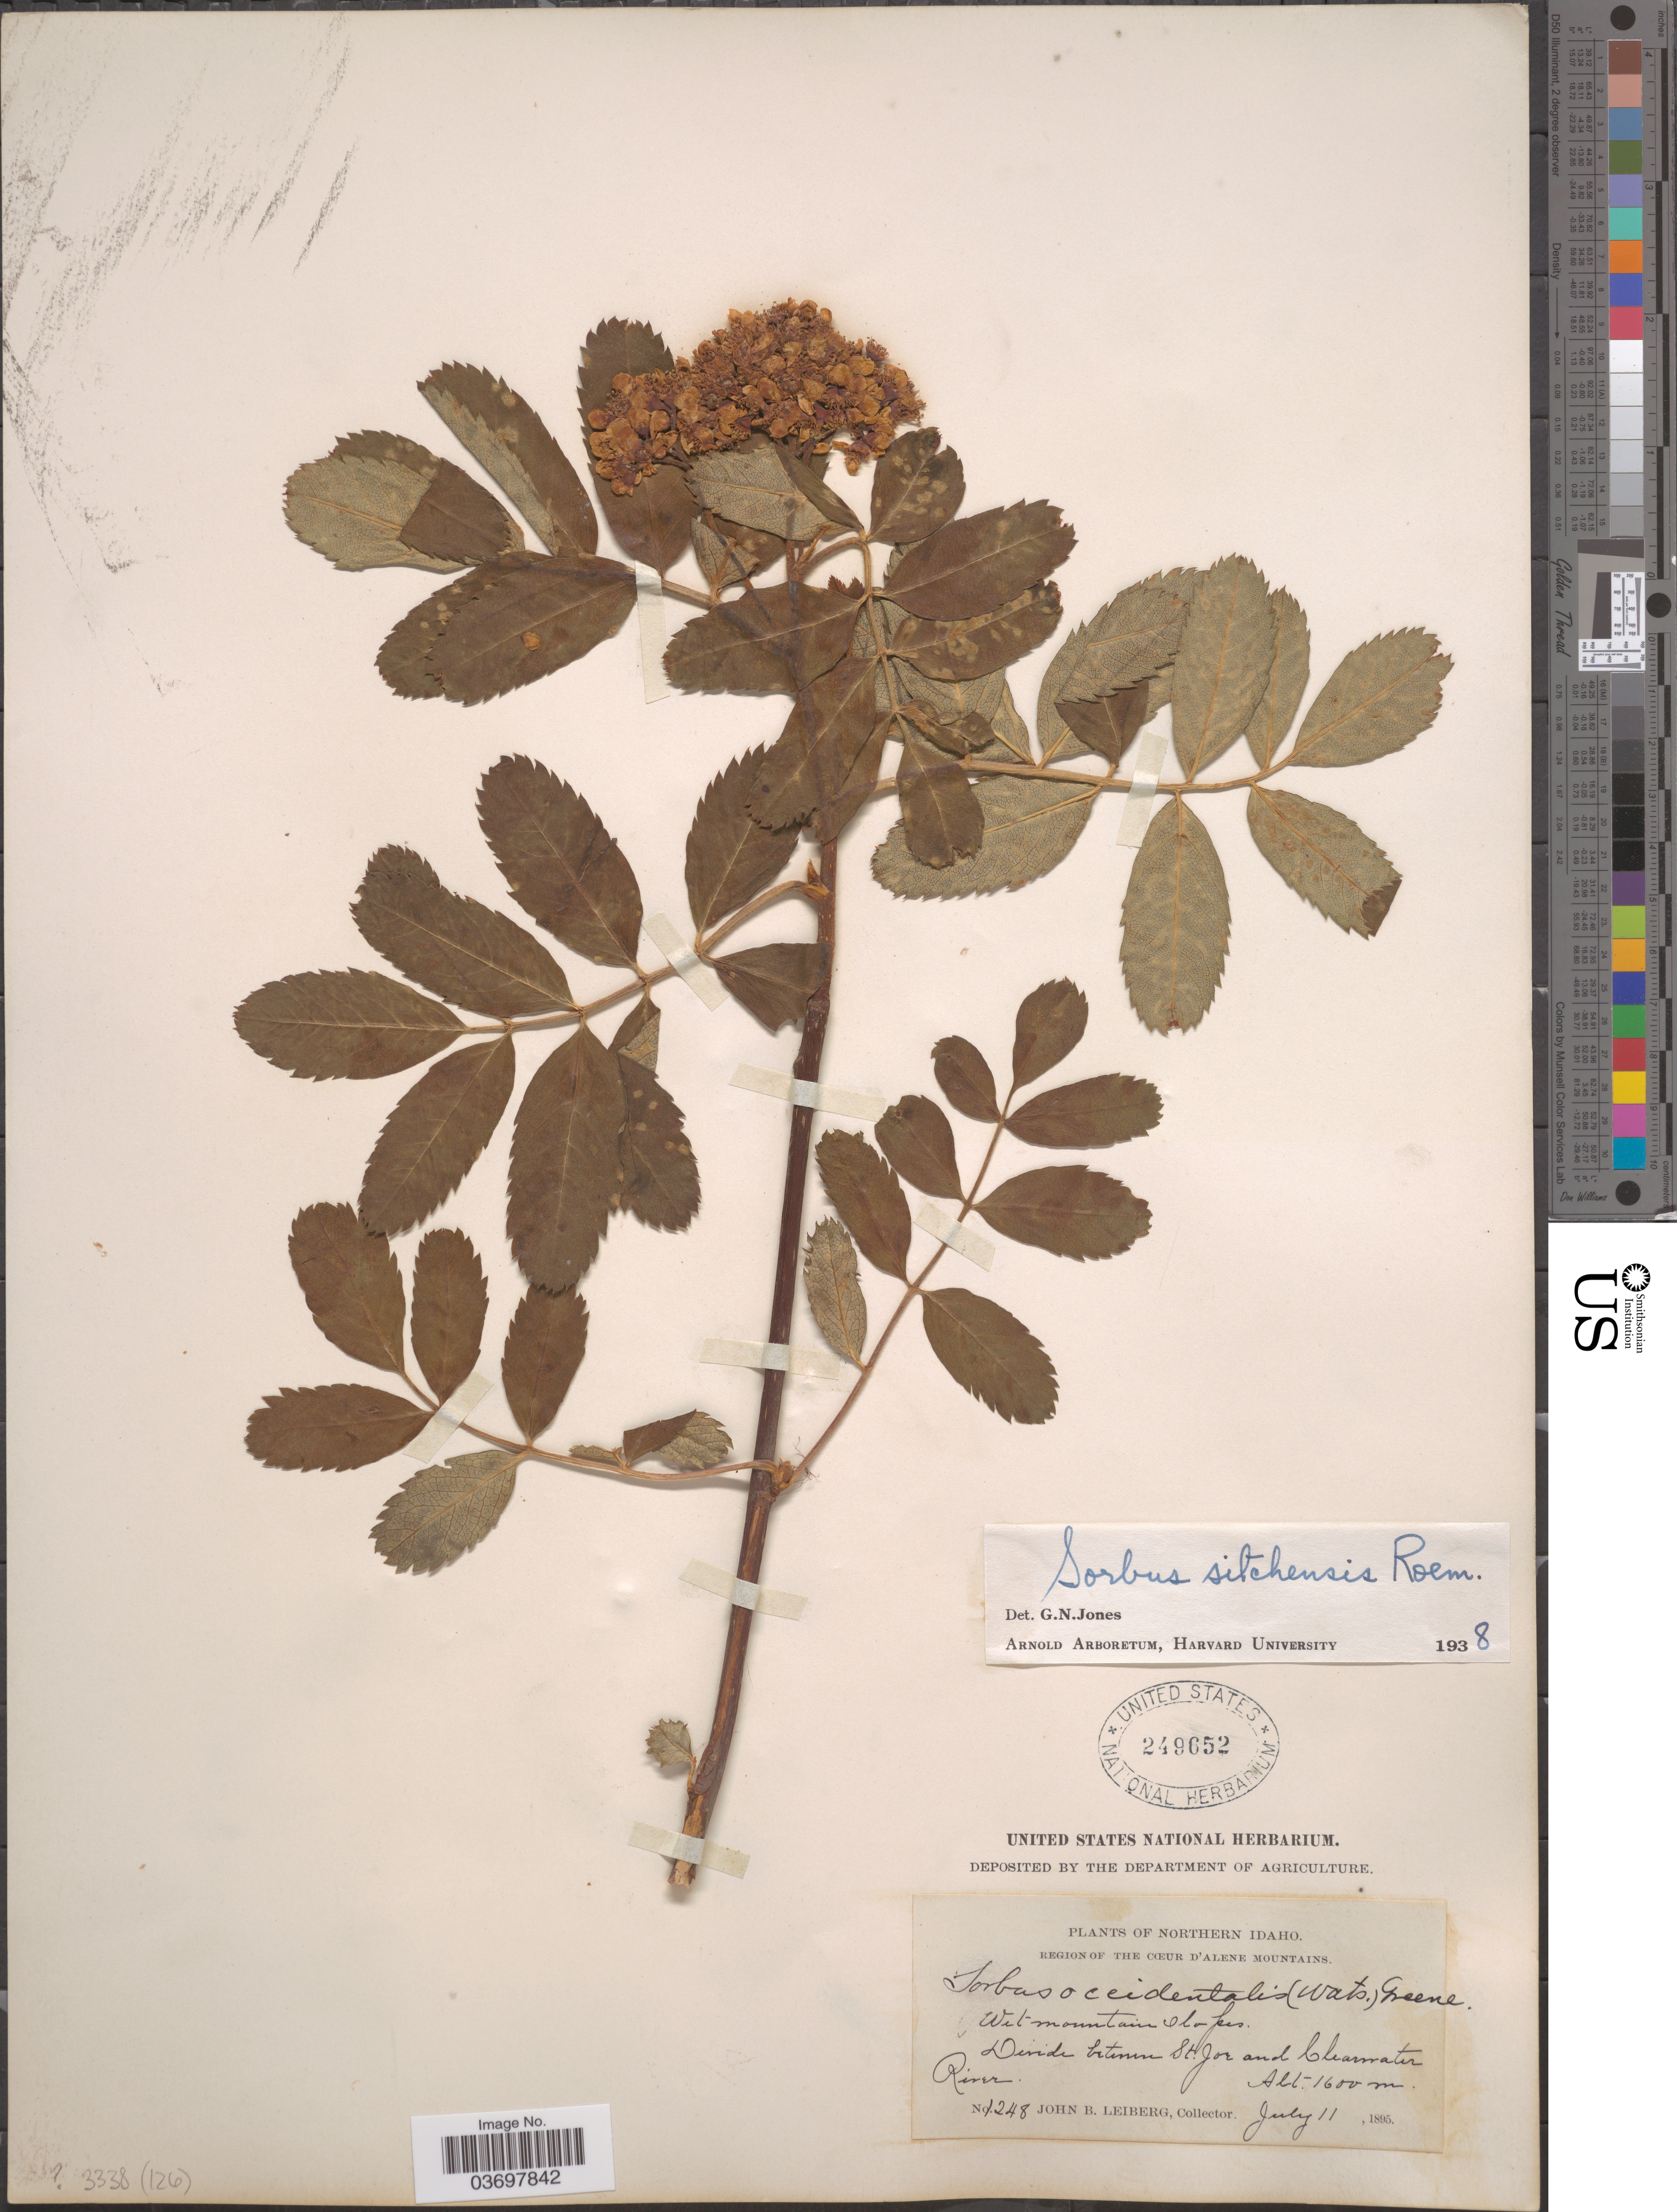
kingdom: Plantae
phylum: Tracheophyta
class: Magnoliopsida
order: Rosales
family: Rosaceae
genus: Sorbus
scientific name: Sorbus sitchensis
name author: M. Roem.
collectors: J. B. Leiberg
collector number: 1248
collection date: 1895-07-11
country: United States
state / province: Idaho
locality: Northern Idaho. Region of the Cœur D'Alene Mountains. Divide between St. Joe and Clearwater River.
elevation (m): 1600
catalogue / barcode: US 249652